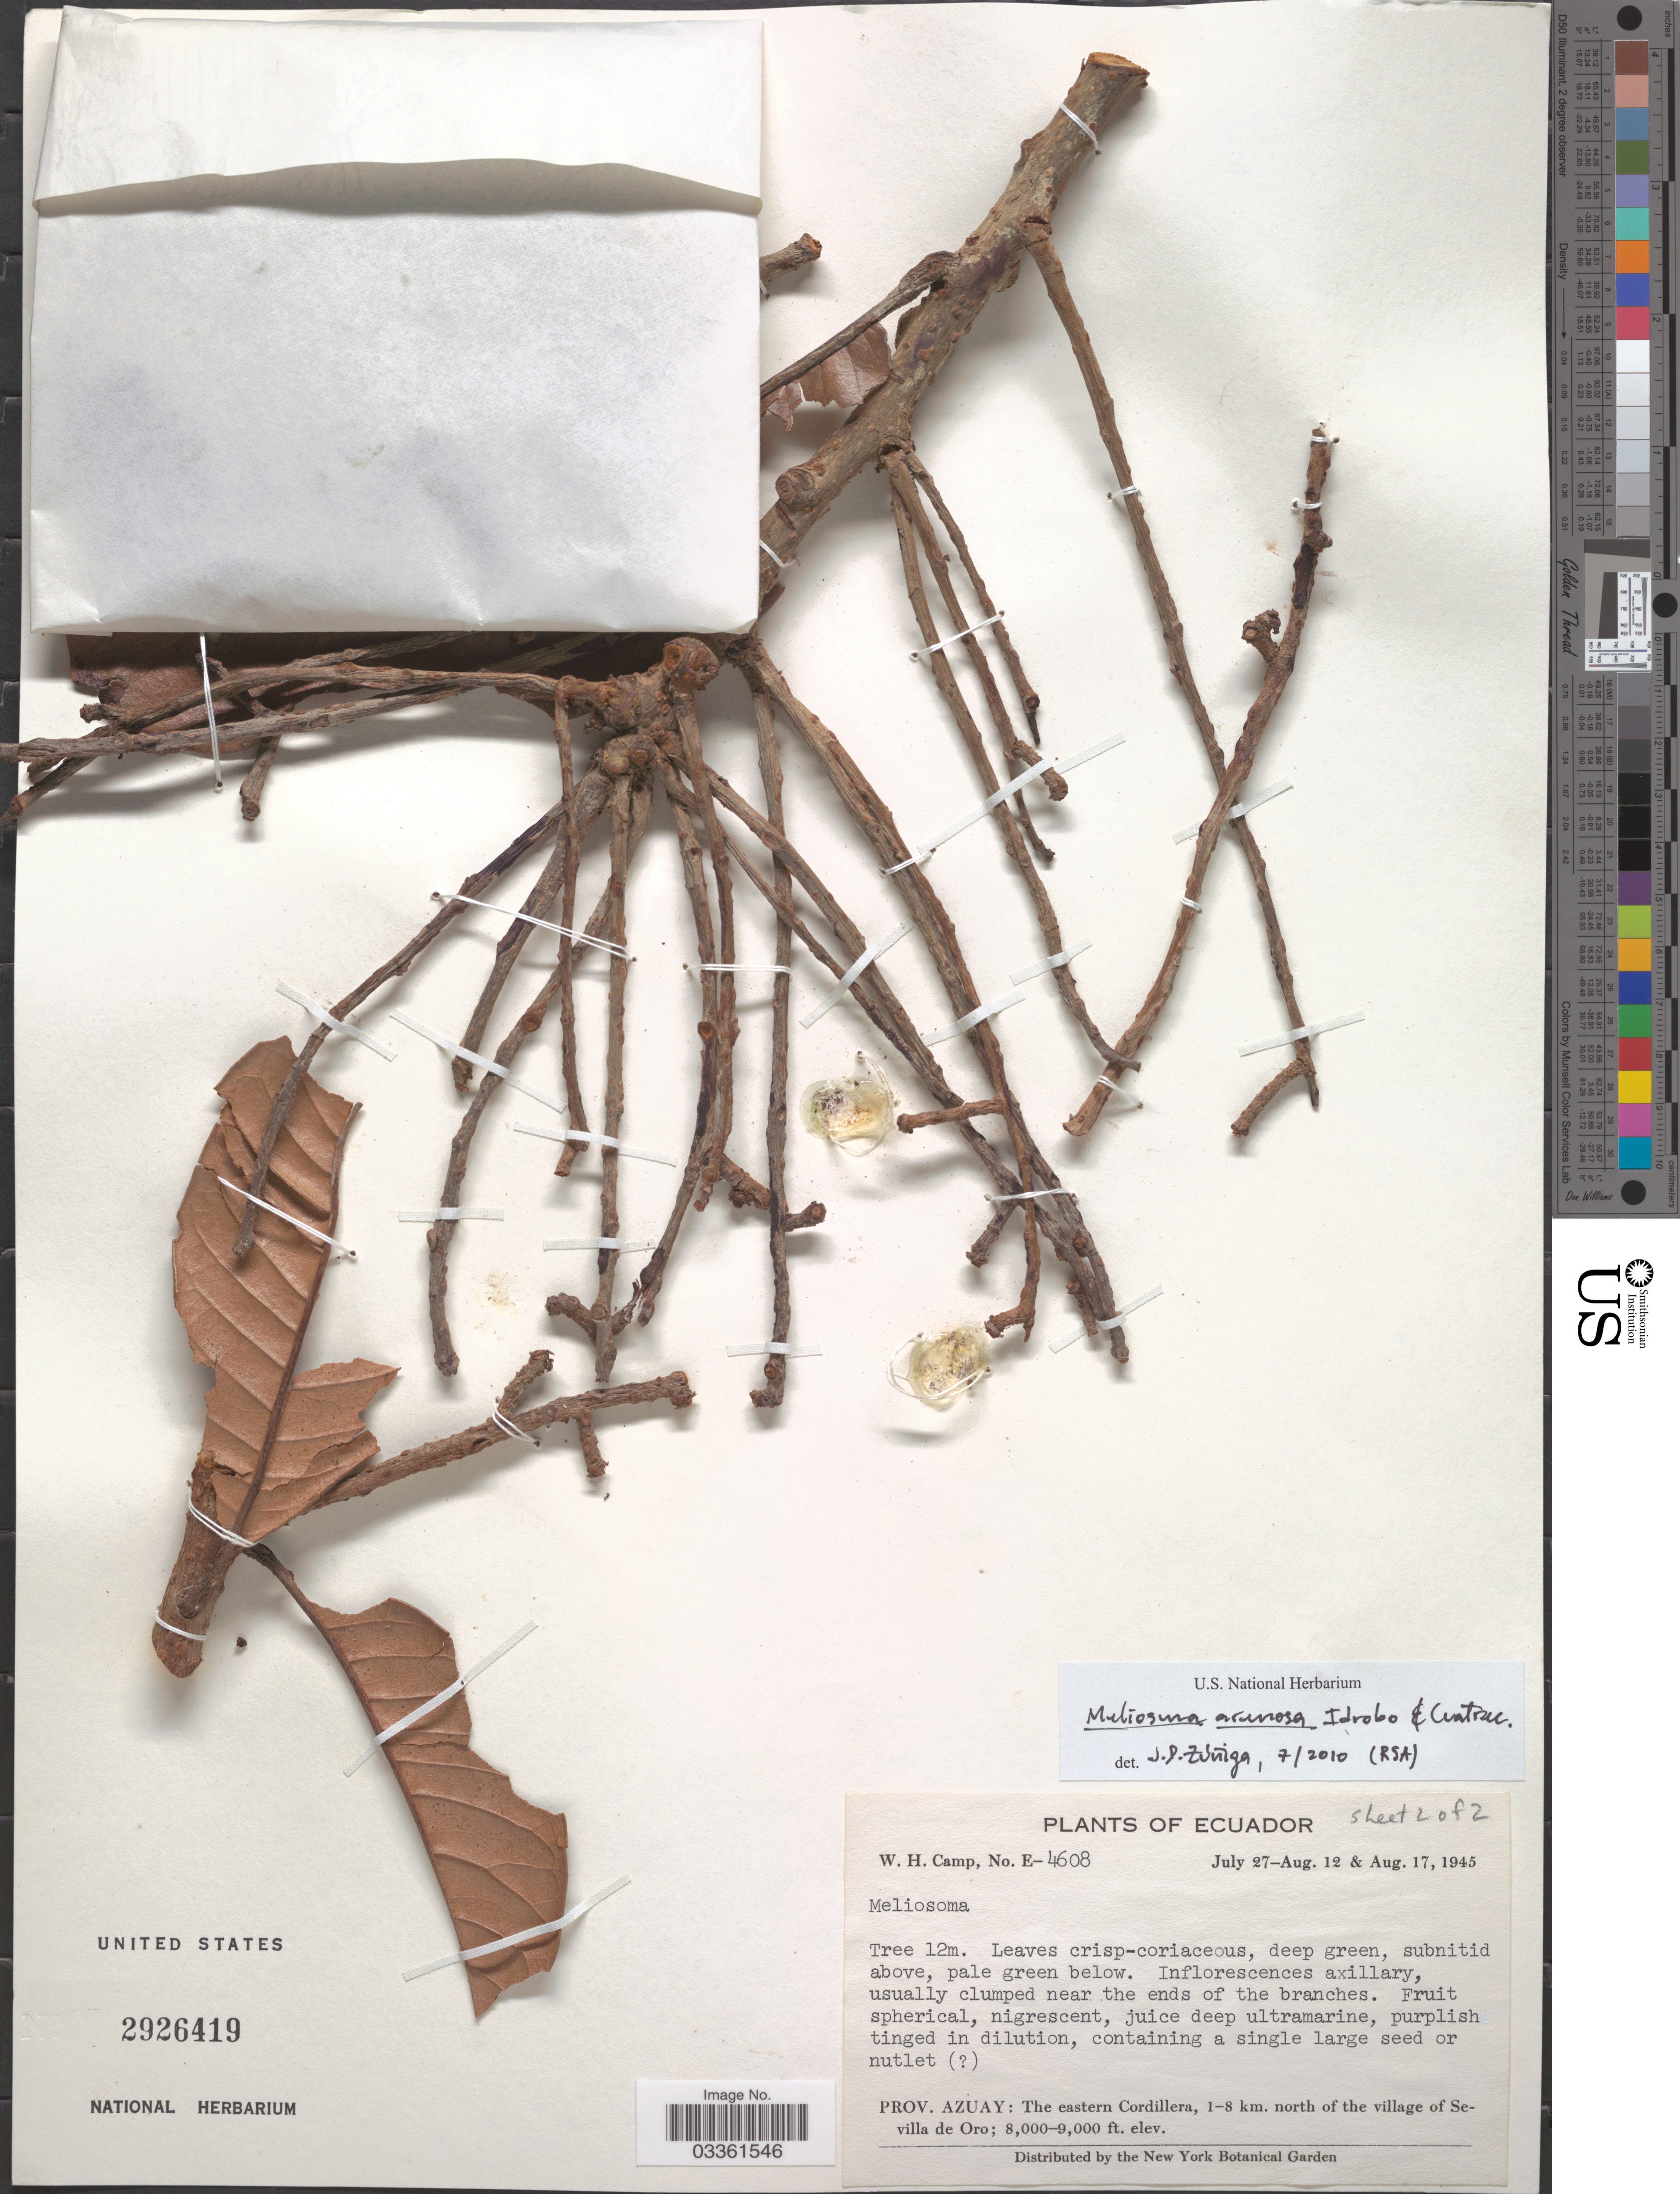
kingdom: Plantae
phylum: Tracheophyta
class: Magnoliopsida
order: Proteales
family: Sabiaceae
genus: Meliosma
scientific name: Meliosma arenosa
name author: Idrobo & Cuatrec.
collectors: W. H. Camp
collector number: E-4608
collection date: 1945-07-27/1945-08-17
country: Ecuador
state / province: Azuay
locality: The eastern Cordillera, 1-8 km. north of the village of Sevilla de Oro.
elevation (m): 2438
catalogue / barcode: US 2926419